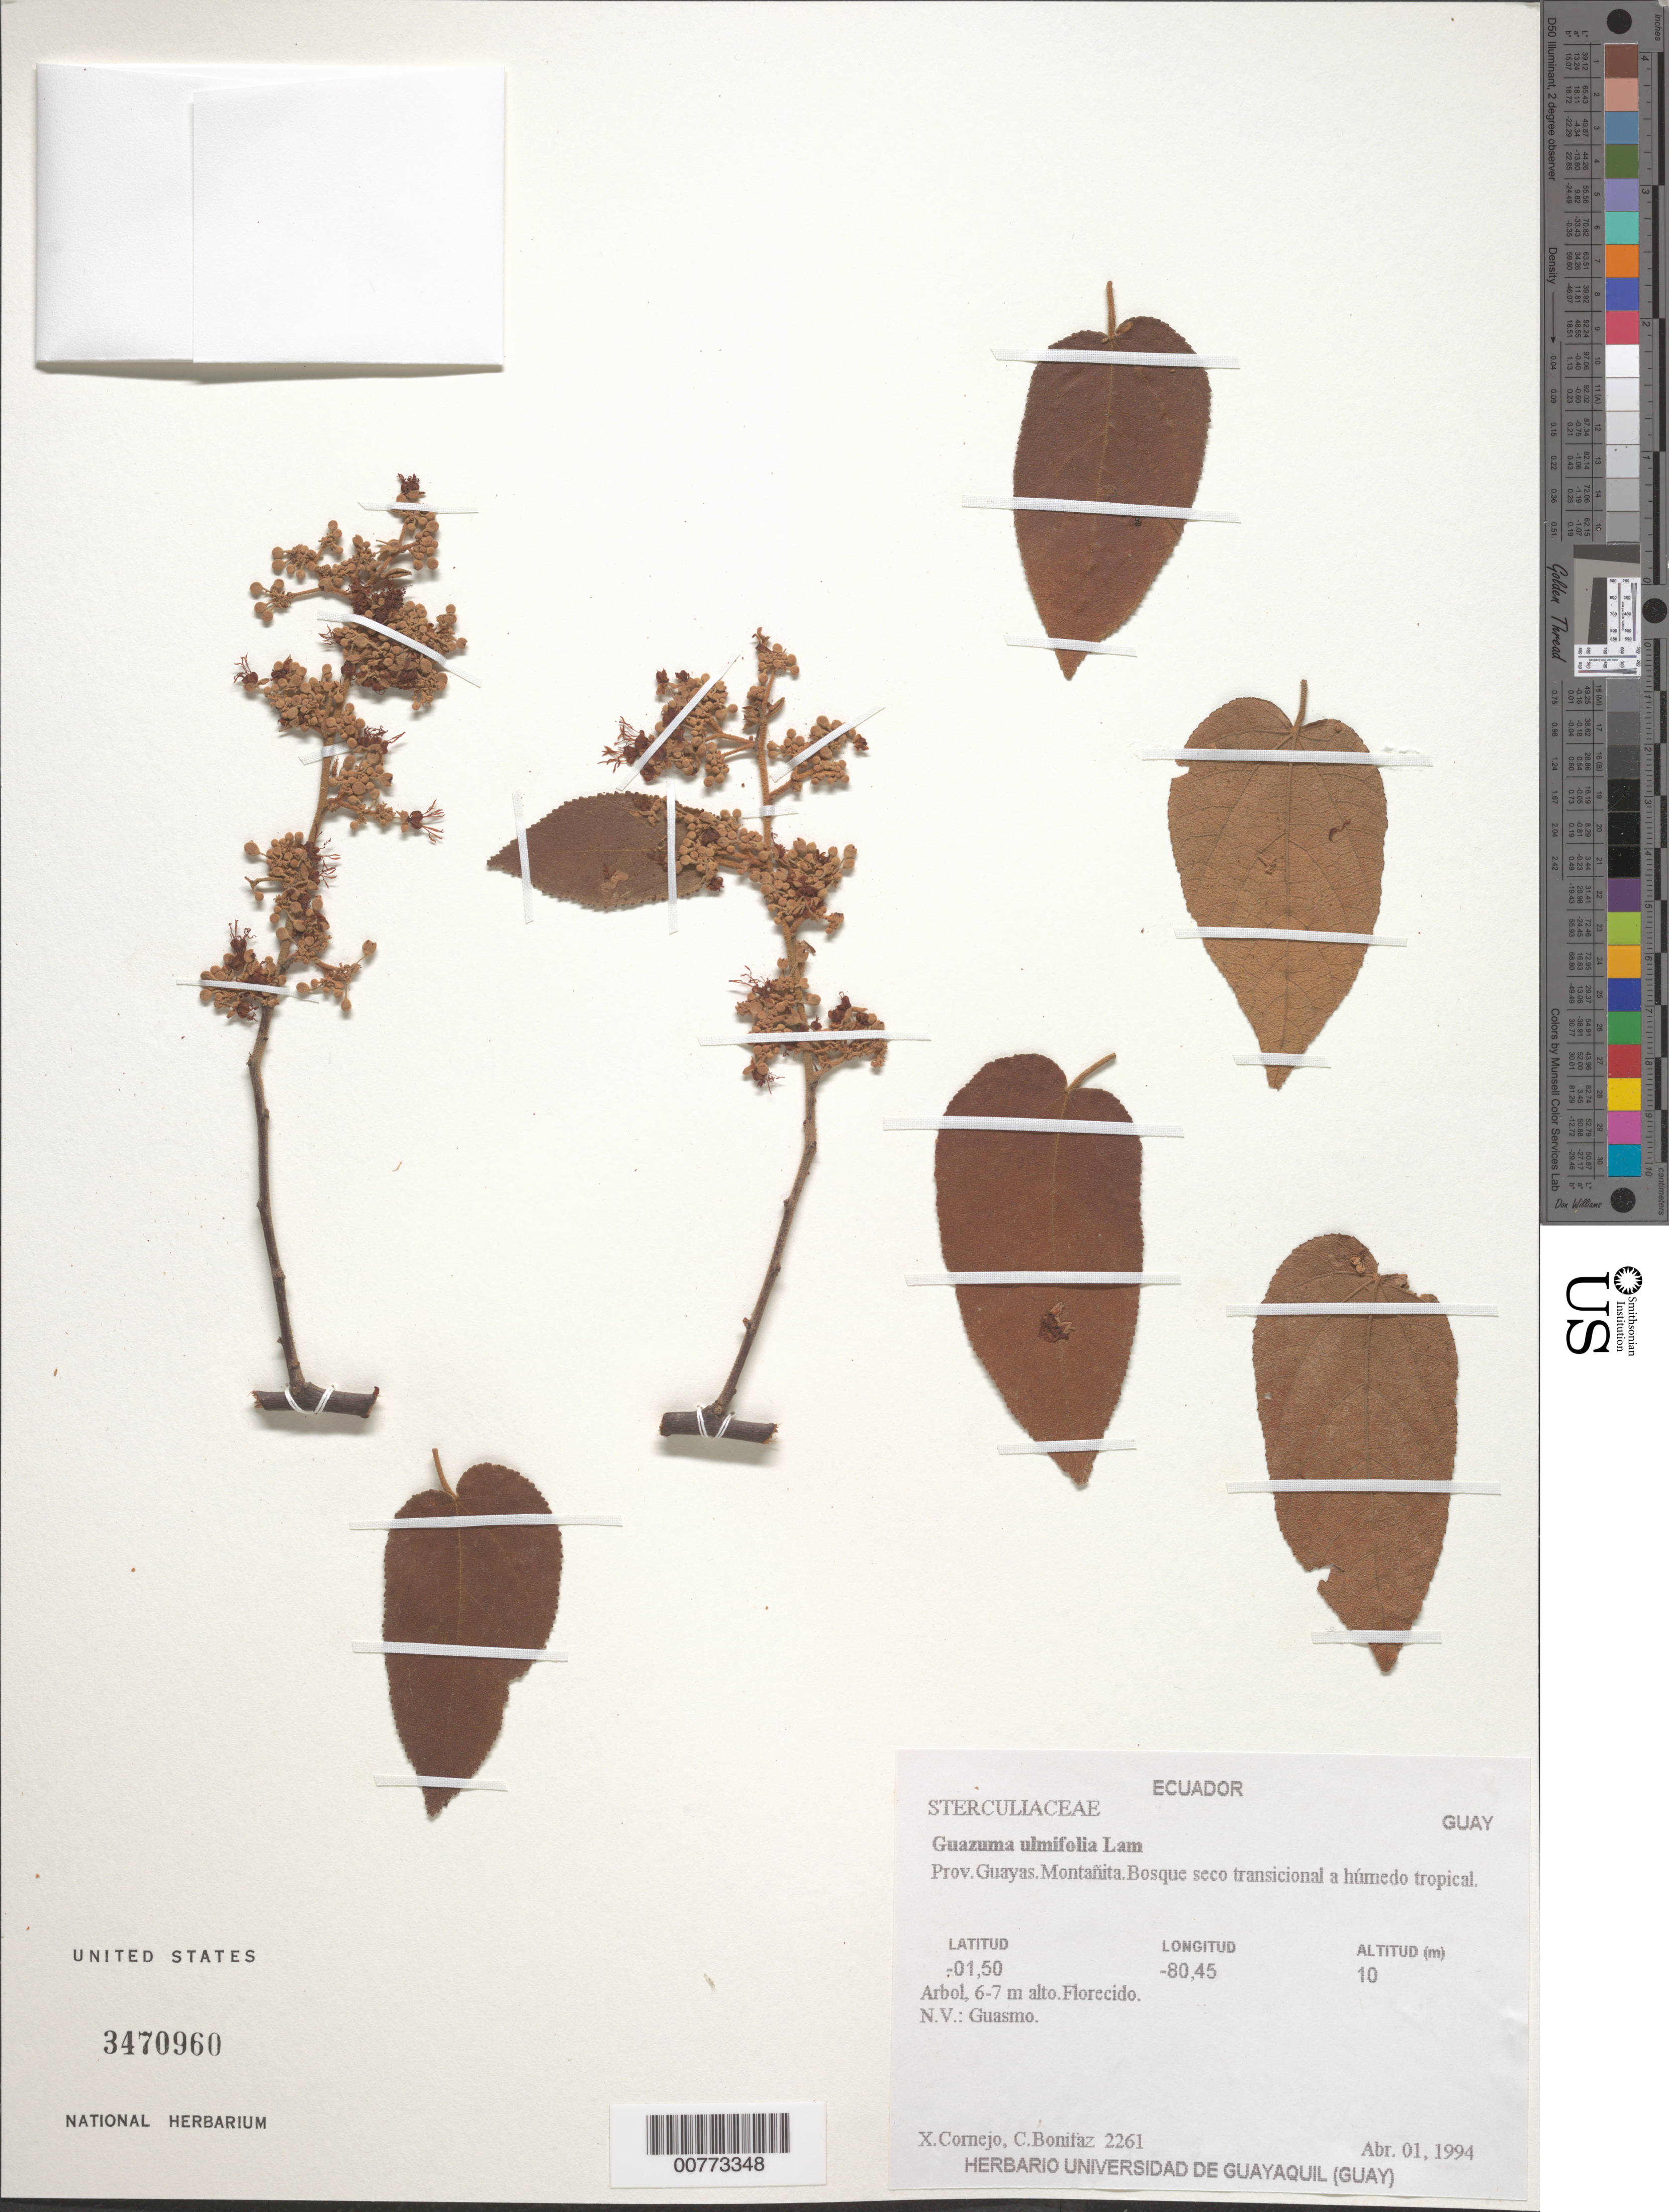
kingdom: Plantae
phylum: Tracheophyta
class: Magnoliopsida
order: Malvales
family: Malvaceae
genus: Guazuma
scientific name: Guazuma ulmifolia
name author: Lam.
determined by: Cornejo, X. F.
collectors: X. F. Cornejo & C. Bonitáz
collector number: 2261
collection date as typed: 01 Apr 1994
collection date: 1994-04-01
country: Ecuador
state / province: Guayas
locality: Montañita.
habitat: Bosque seco transicional a húmedo tropical.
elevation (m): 10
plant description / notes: Common name: Guasmo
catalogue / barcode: US 370960